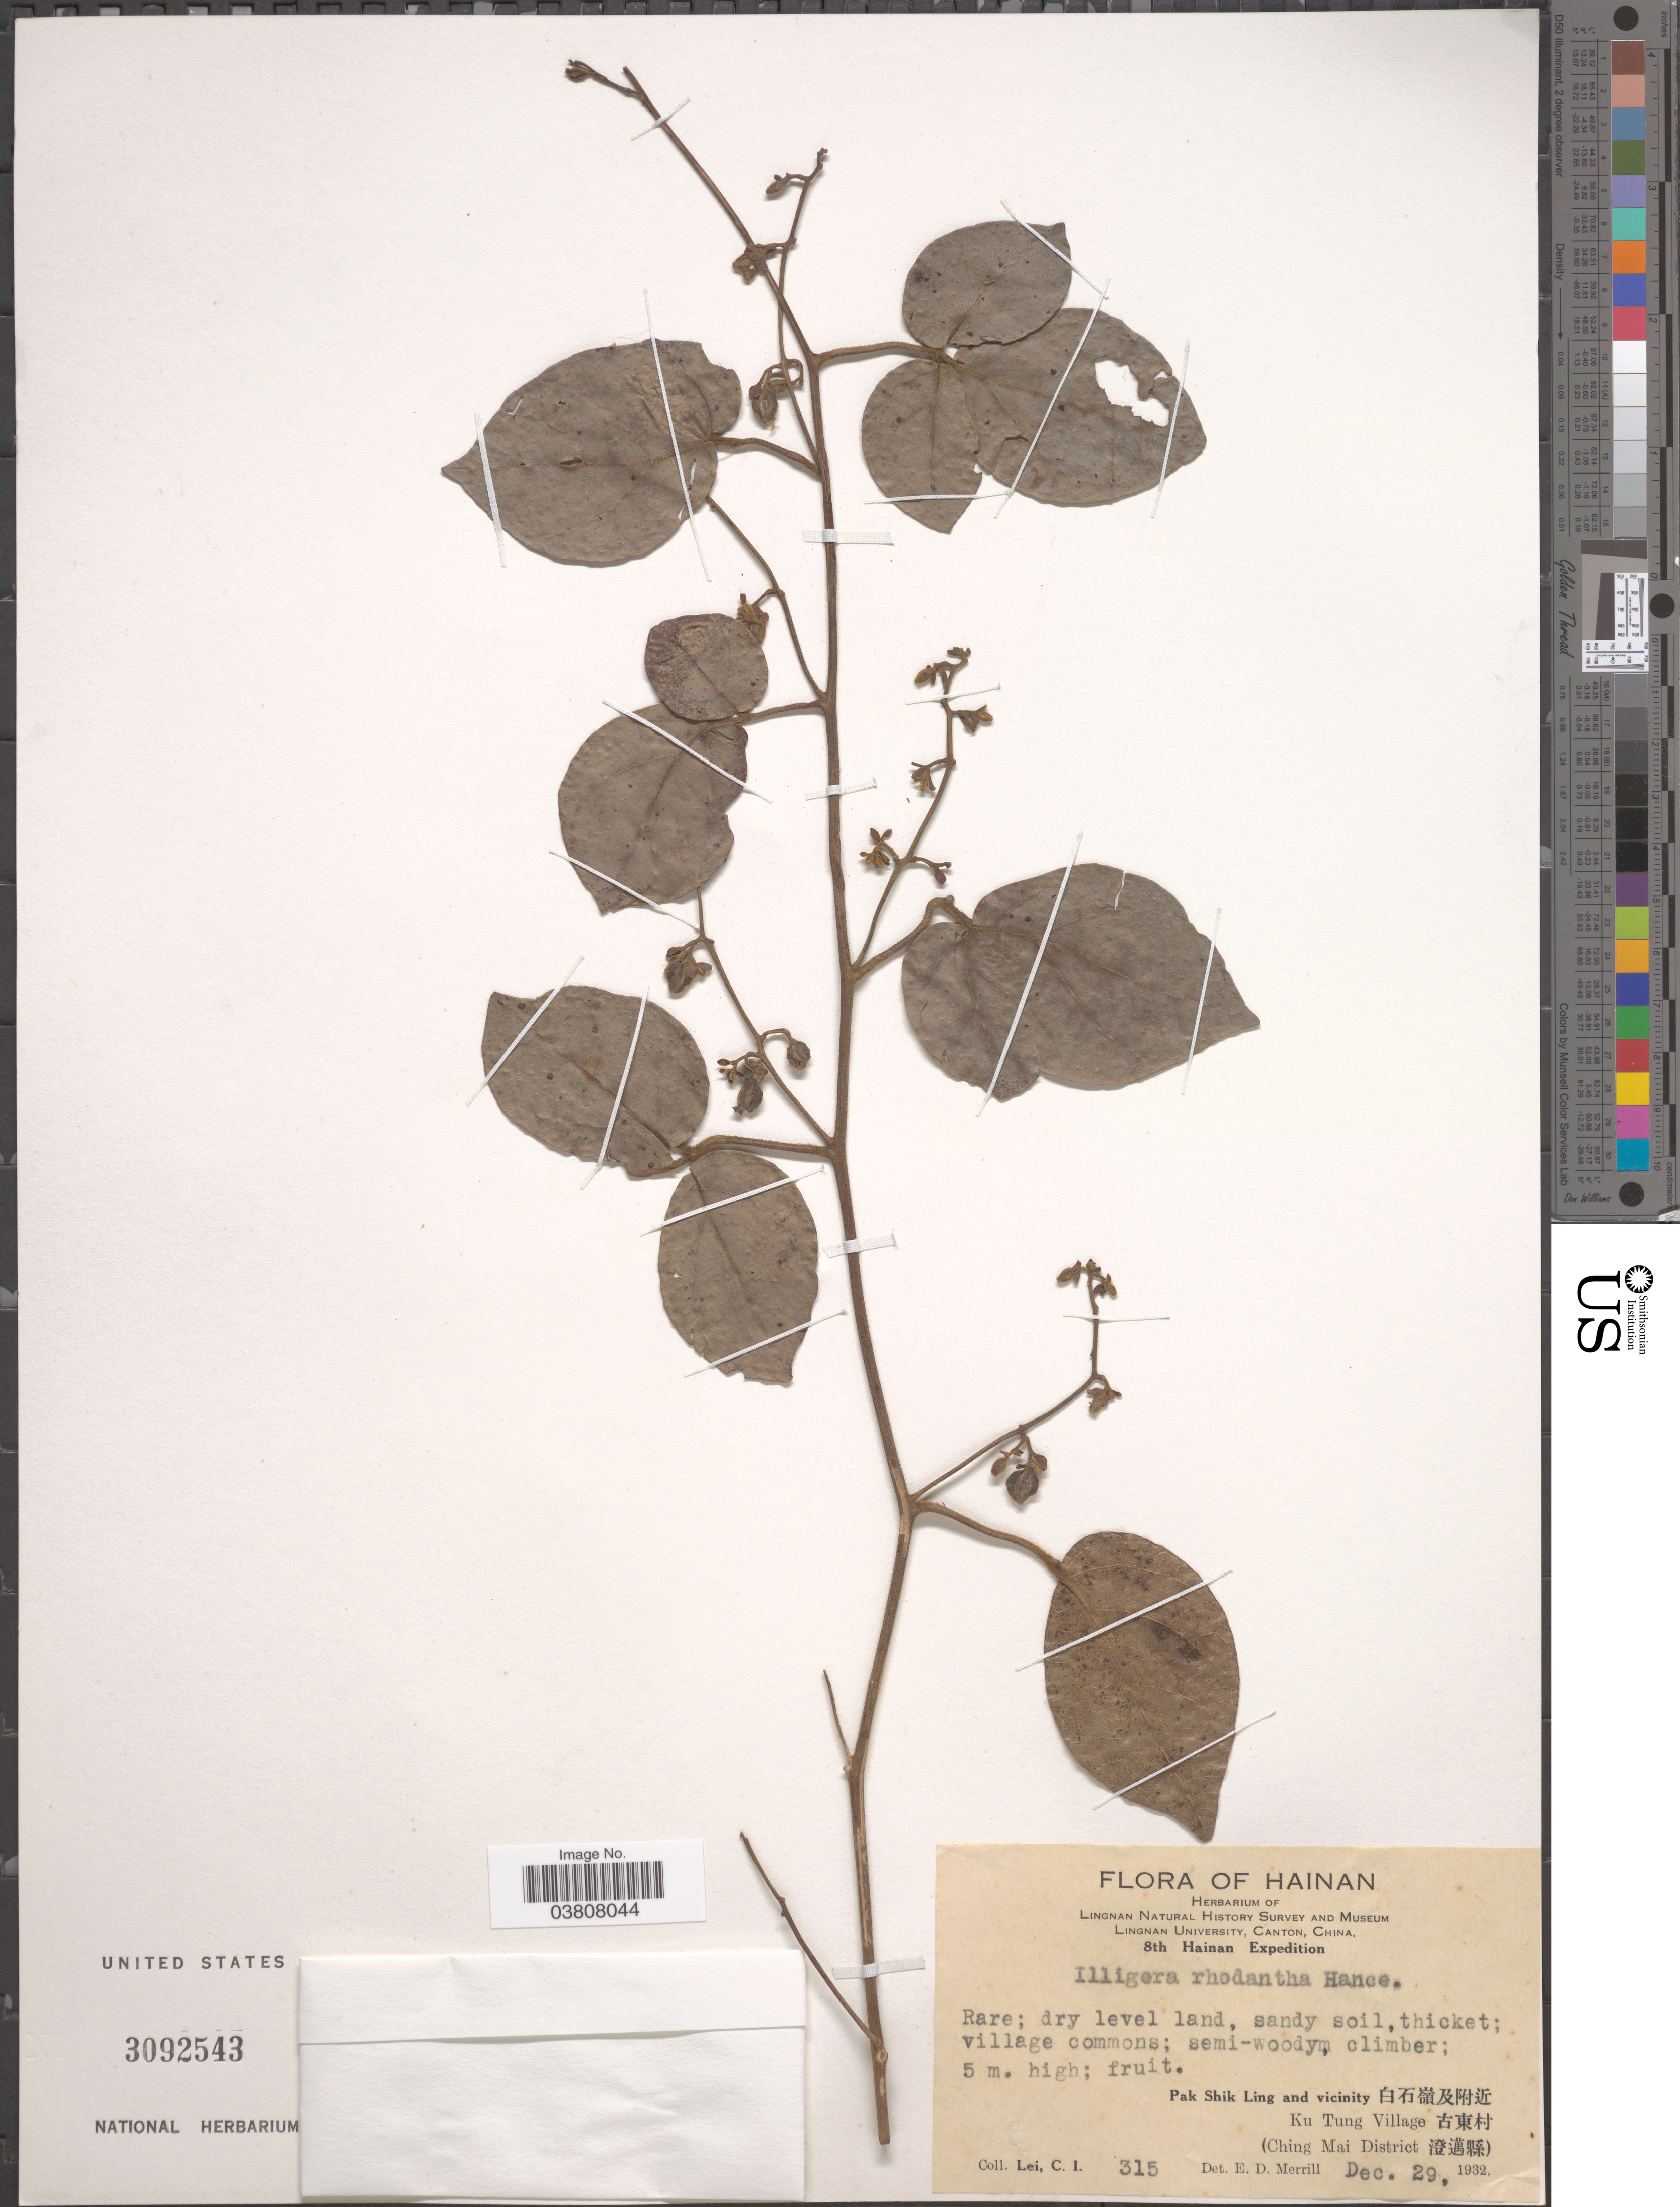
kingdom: Plantae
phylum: Tracheophyta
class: Magnoliopsida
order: Laurales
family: Hernandiaceae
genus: Illigera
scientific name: Illigera rhodantha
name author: Hance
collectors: C. I. Lei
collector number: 315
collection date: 1932-12-29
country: China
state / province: Hainan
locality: Pak Shik Ling and vicinity X. Ku Tung Village X. (Ching Mai District X).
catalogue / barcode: US 3092543